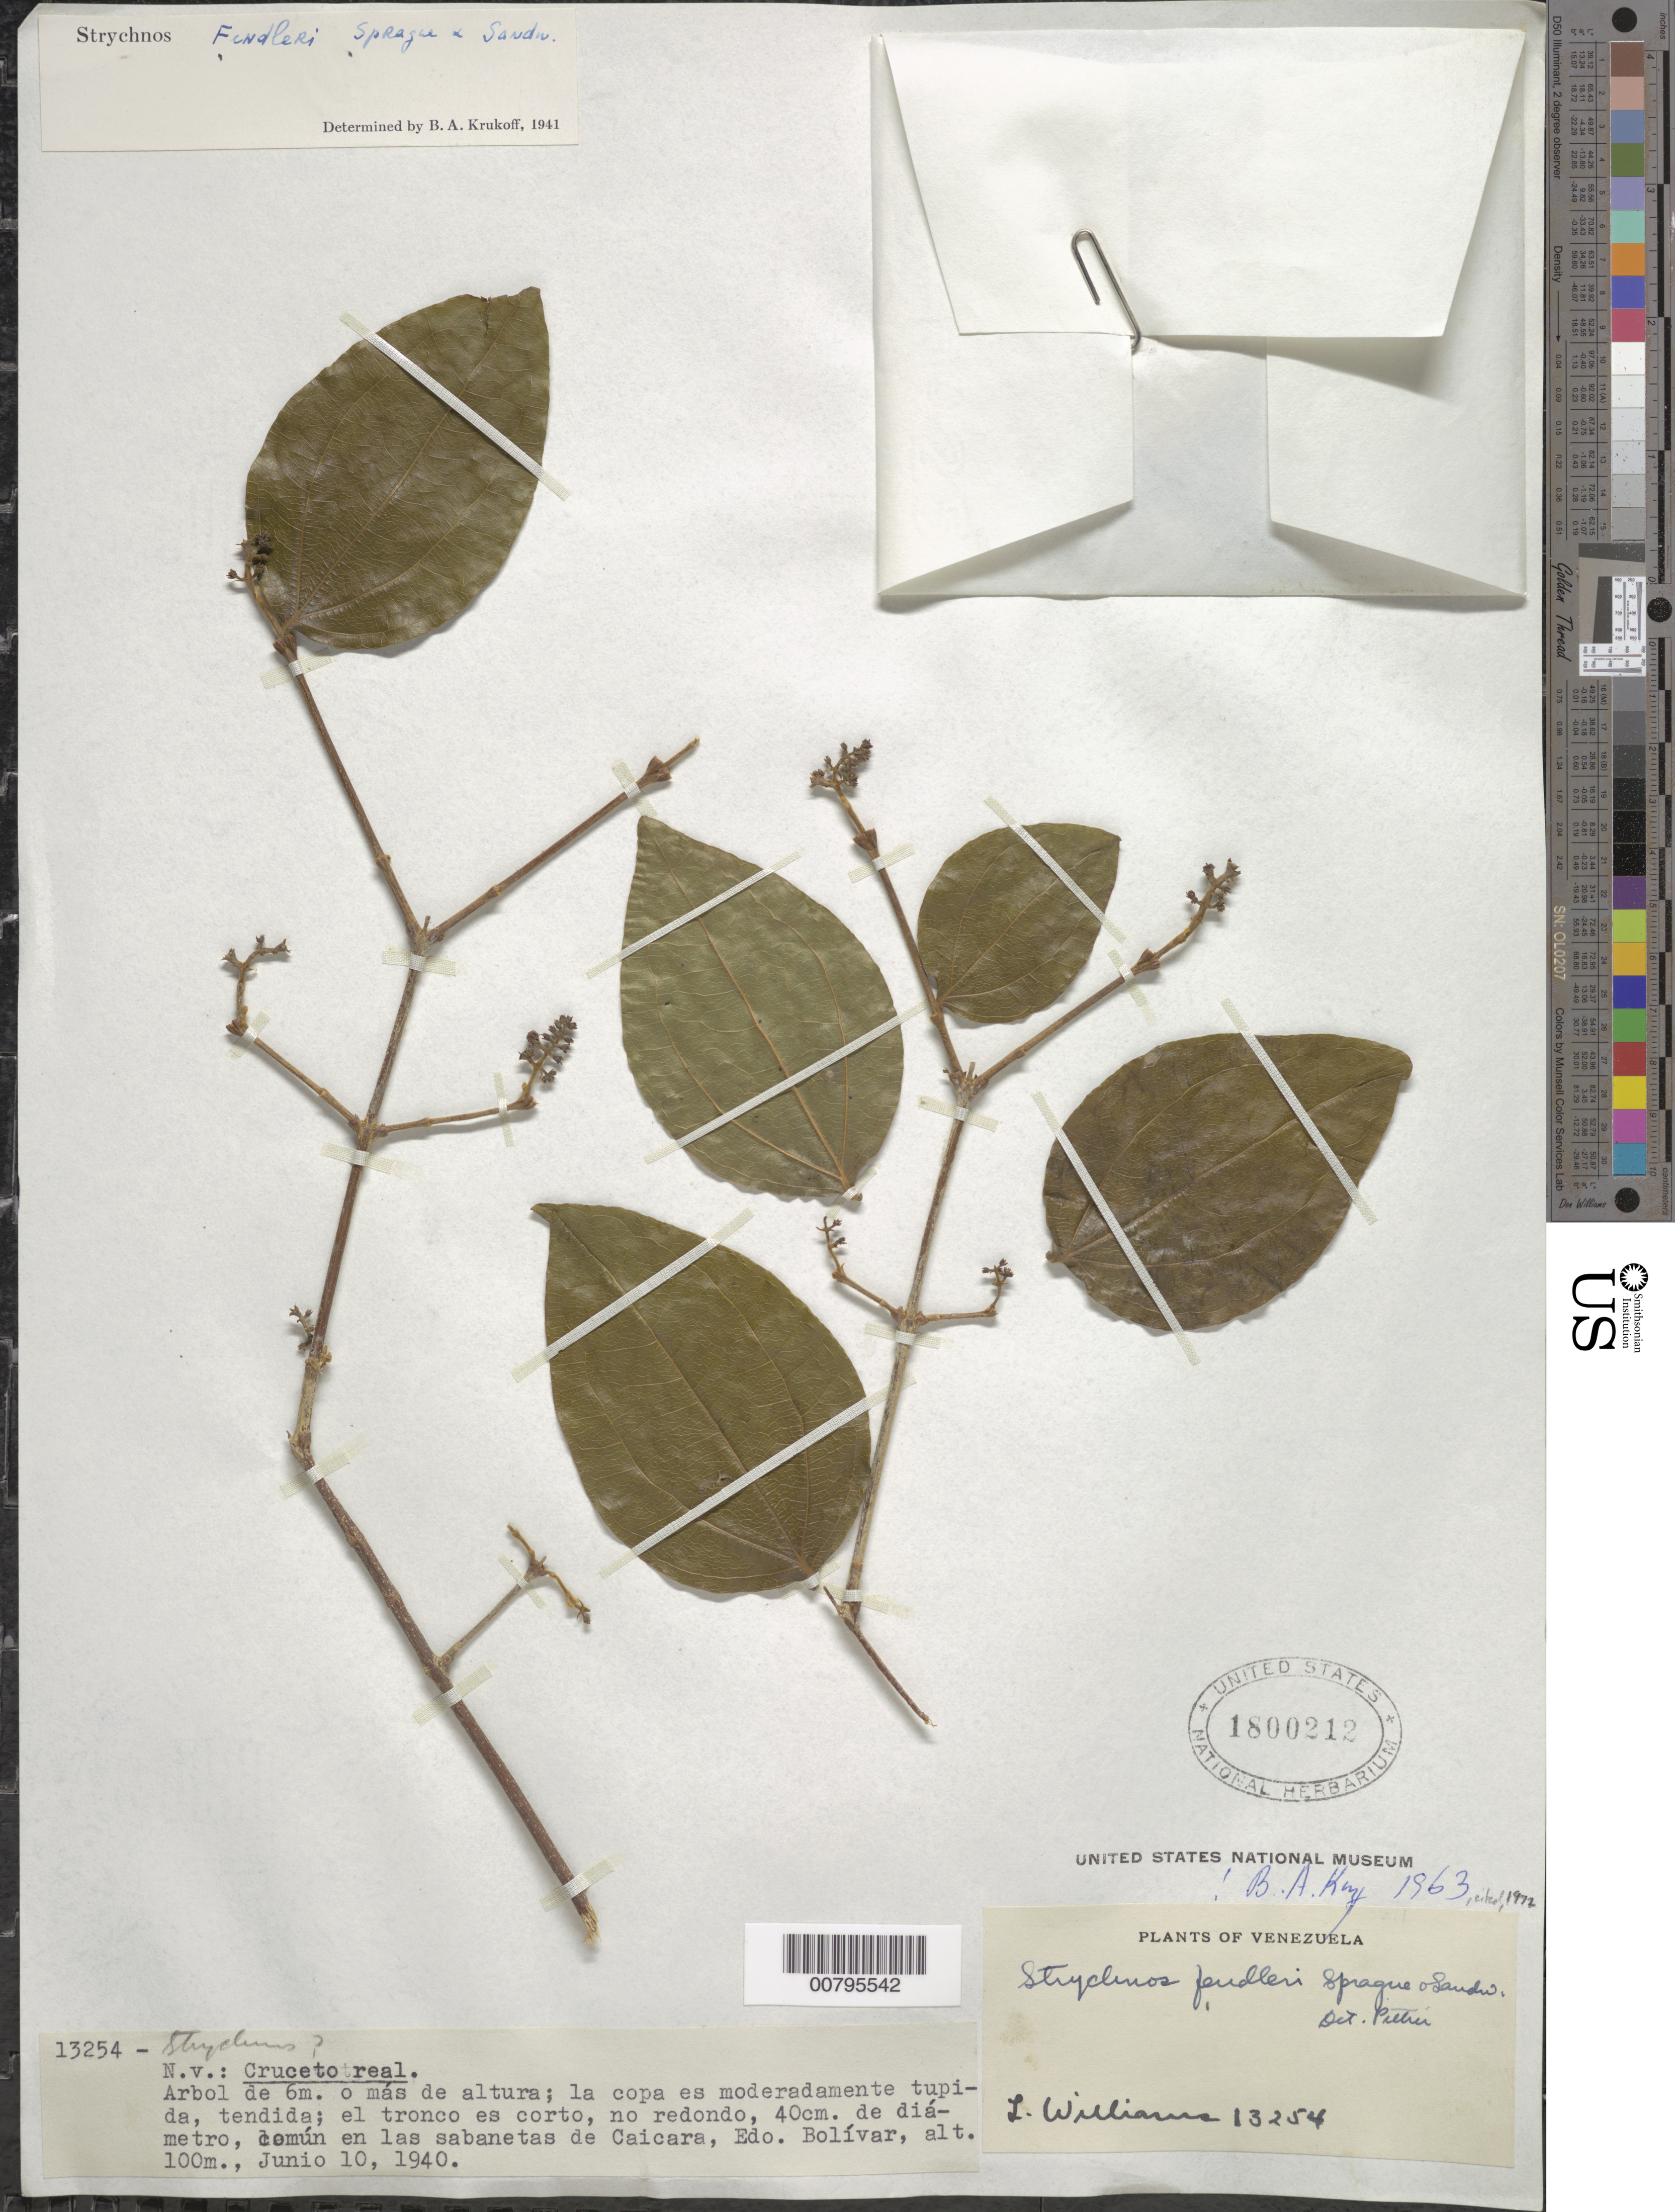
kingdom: Plantae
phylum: Tracheophyta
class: Magnoliopsida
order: Gentianales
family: Loganiaceae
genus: Strychnos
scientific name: Strychnos fendleri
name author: Sprague & Sandwith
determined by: King, B. A.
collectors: Ll. Williams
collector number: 13254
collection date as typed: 10-Jun-40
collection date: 1940-06-10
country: Venezuela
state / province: Bolívar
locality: Caicara, Medio Orinoco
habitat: Común en las sabanetas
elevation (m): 100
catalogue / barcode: US 1800212